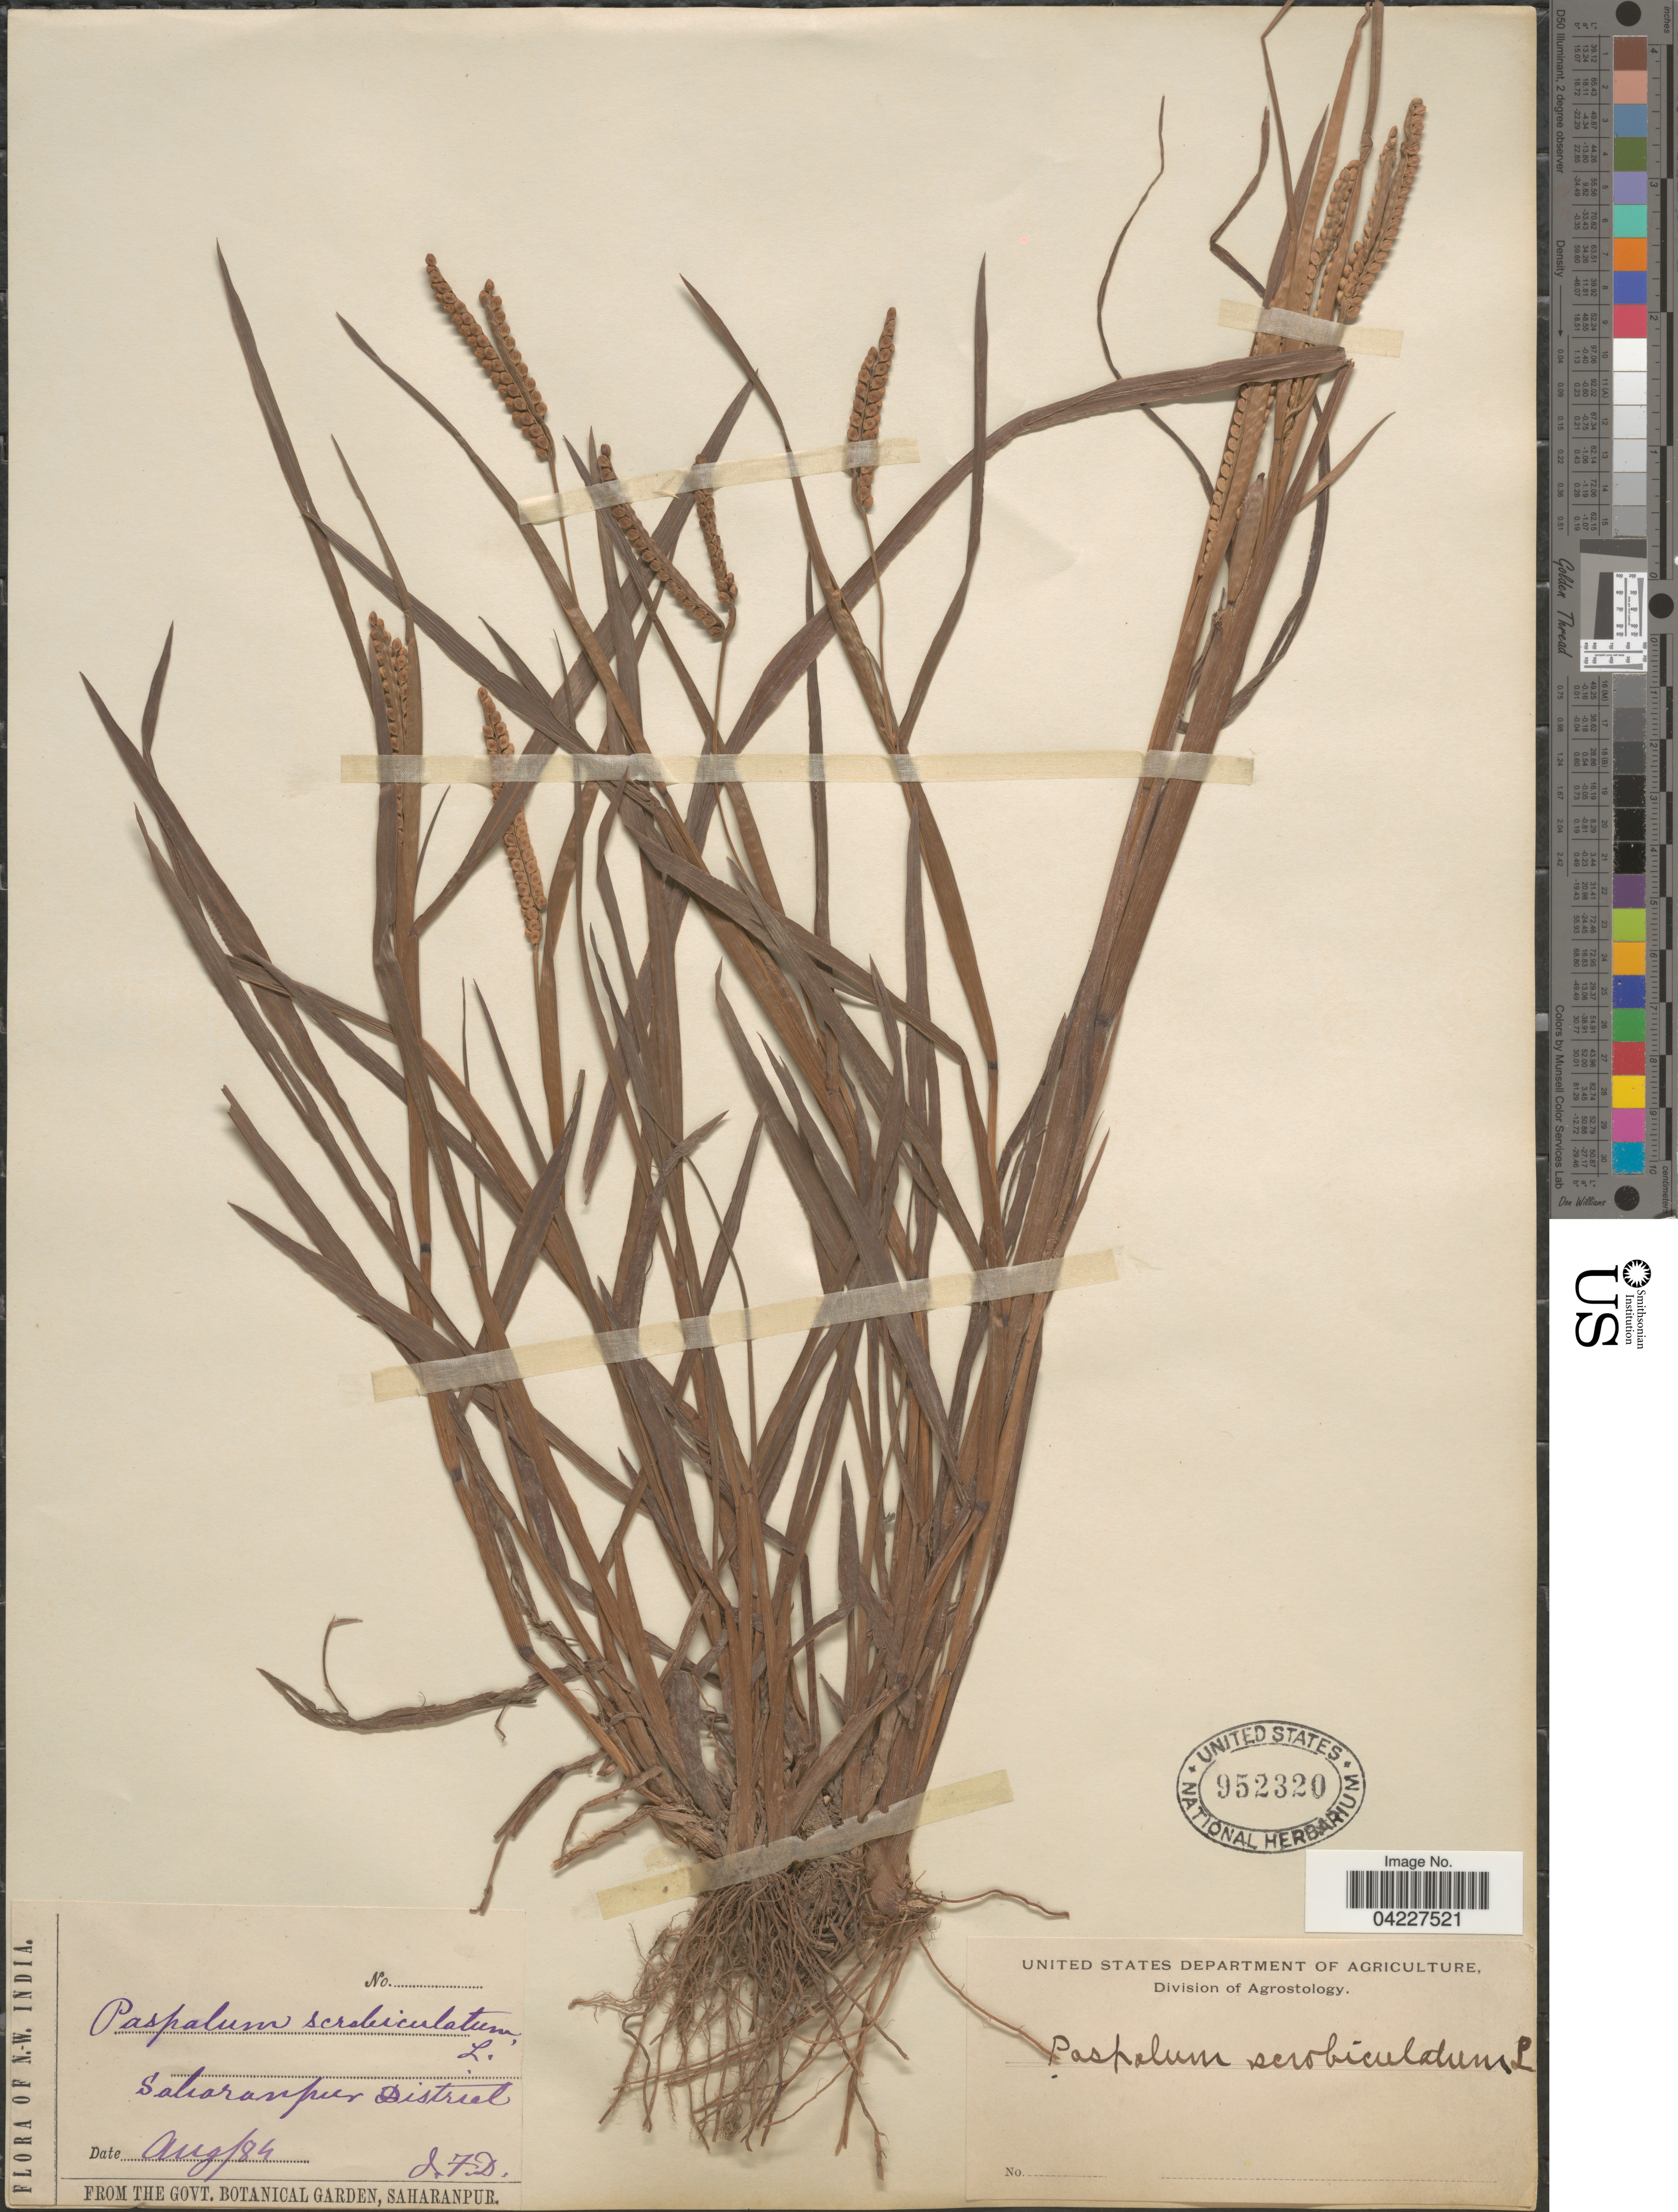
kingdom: Plantae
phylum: Tracheophyta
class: Liliopsida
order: Poales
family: Poaceae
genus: Paspalum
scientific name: Paspalum scrobiculatum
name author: L.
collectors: J. F. D.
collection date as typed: Transcribed d/m/y: /8/84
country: India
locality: N.-W. India. Saharanpur District.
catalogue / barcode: US 952320